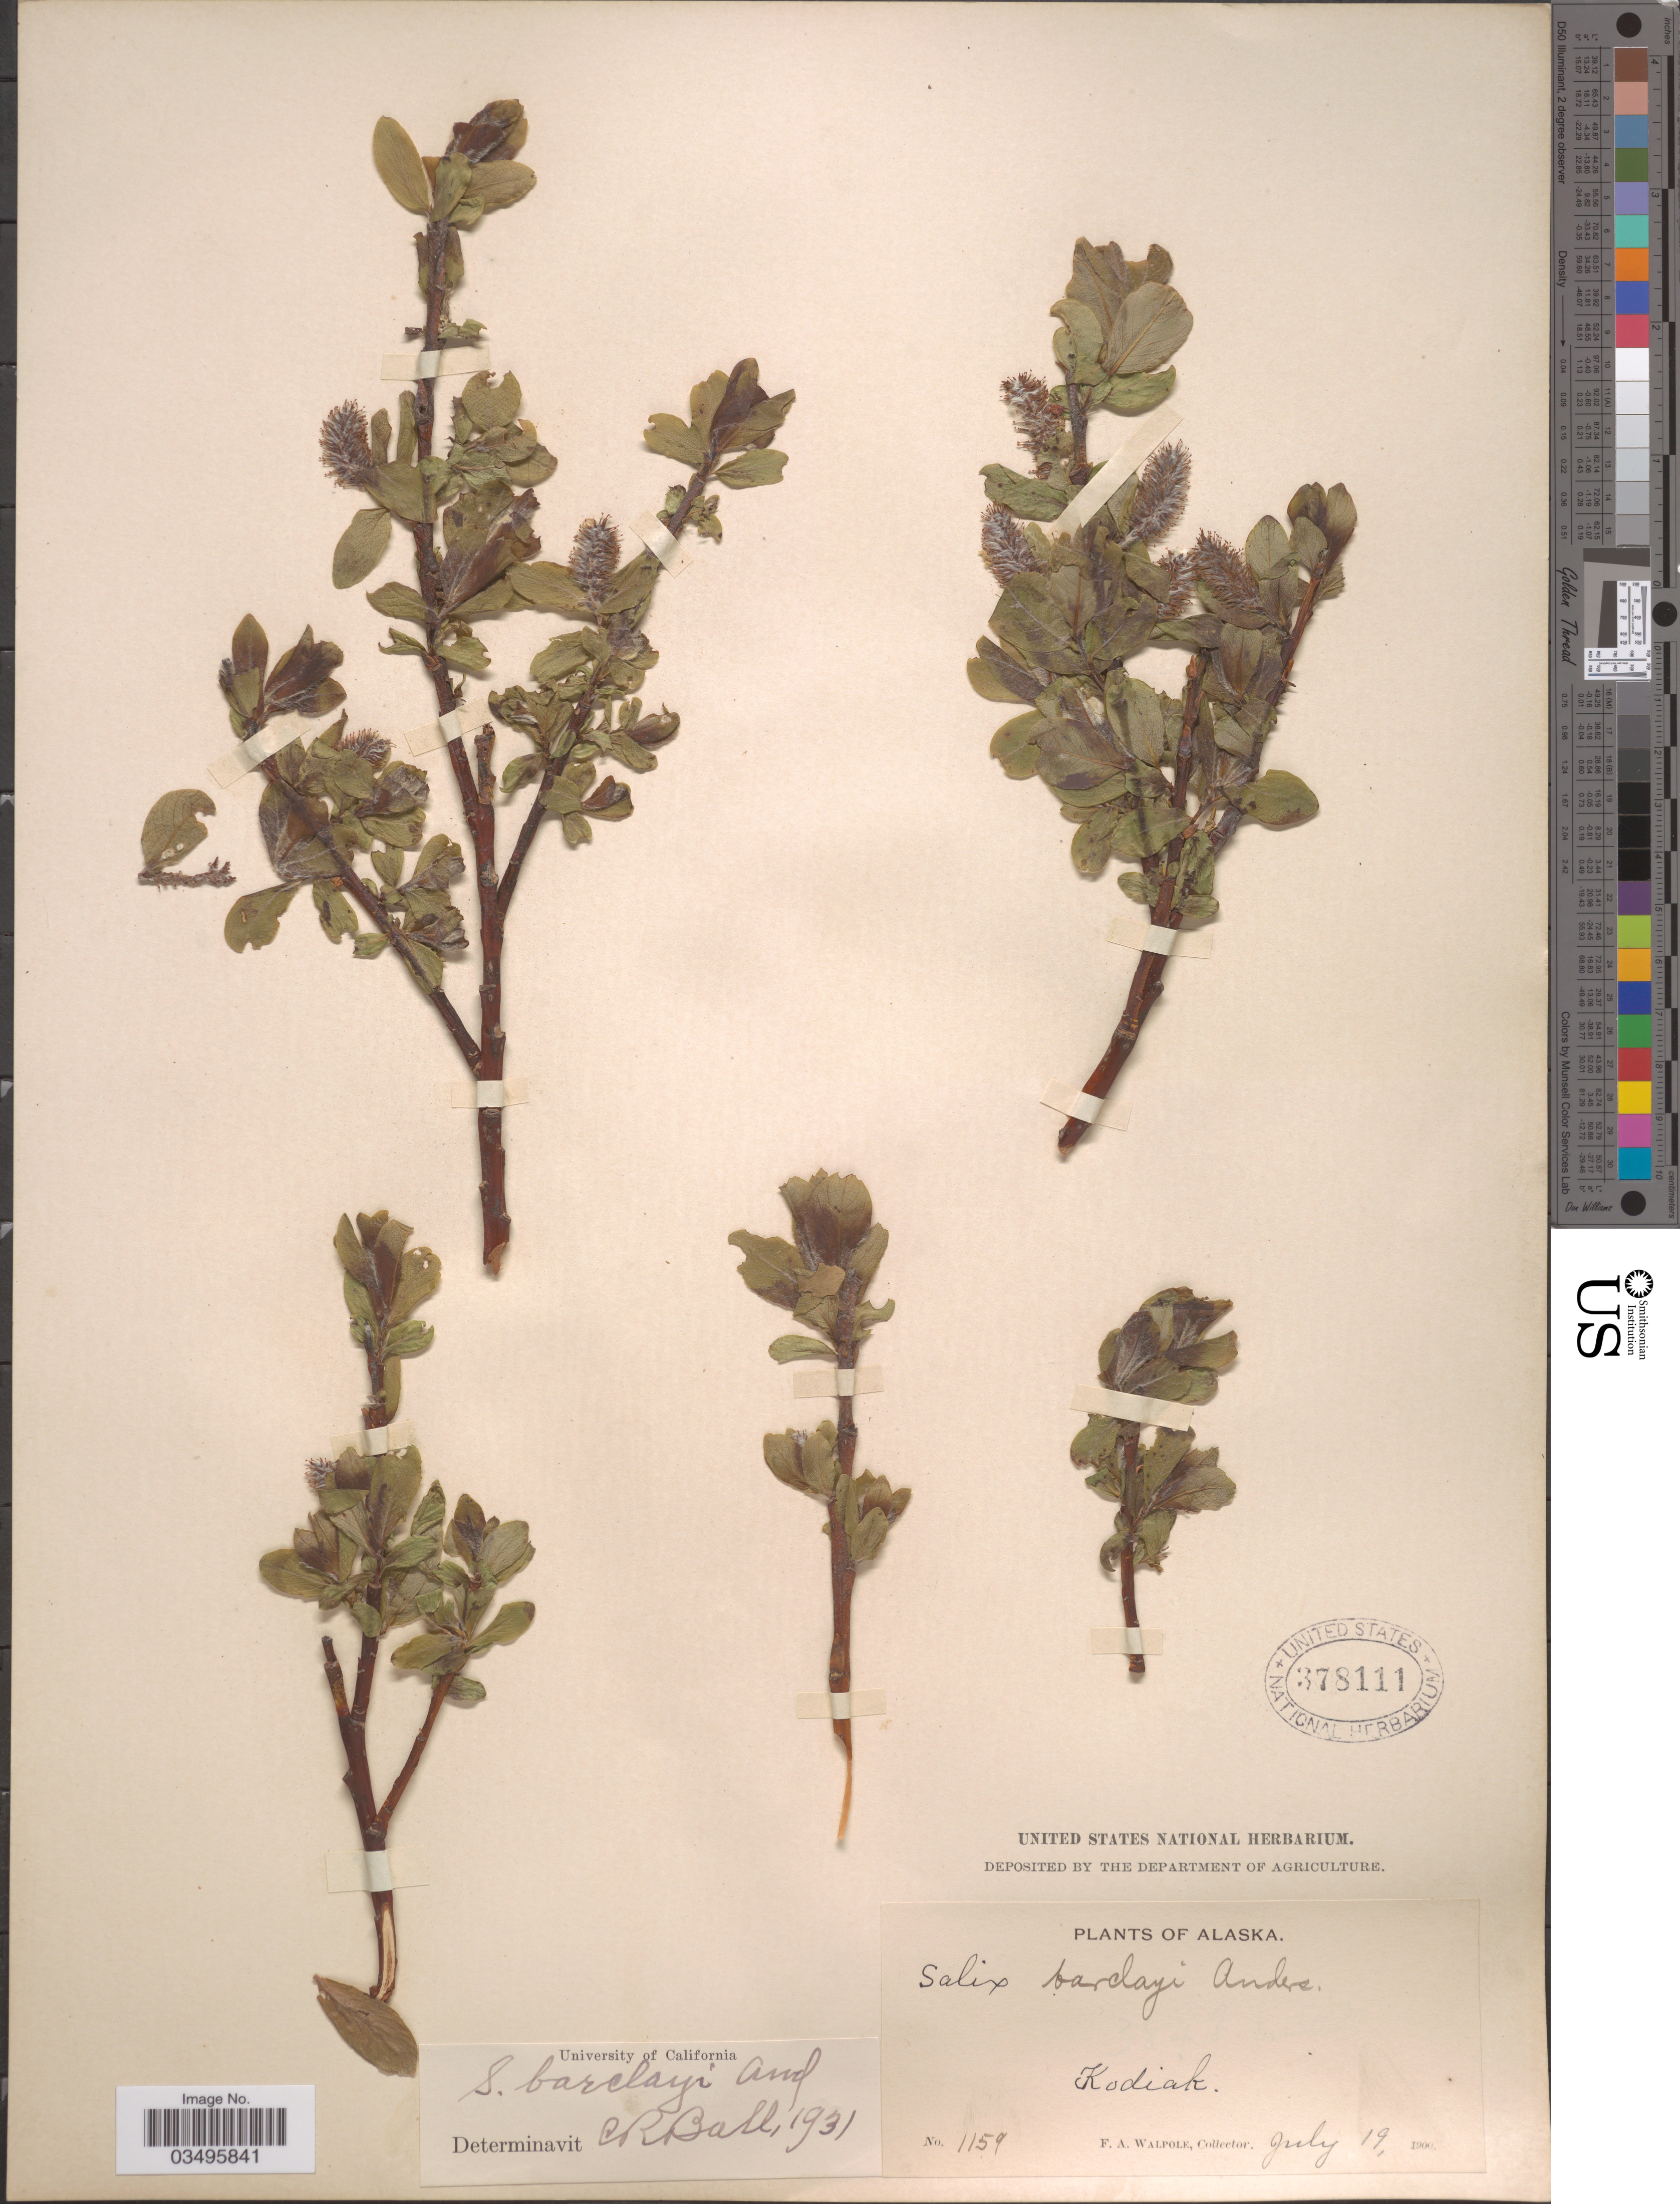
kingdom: Plantae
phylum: Tracheophyta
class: Magnoliopsida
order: Malpighiales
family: Salicaceae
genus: Salix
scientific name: Salix barclayi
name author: Andersson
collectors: F. Walpole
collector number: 1159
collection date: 1900-07-19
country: United States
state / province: Alaska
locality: Kodiak.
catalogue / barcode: US 378111